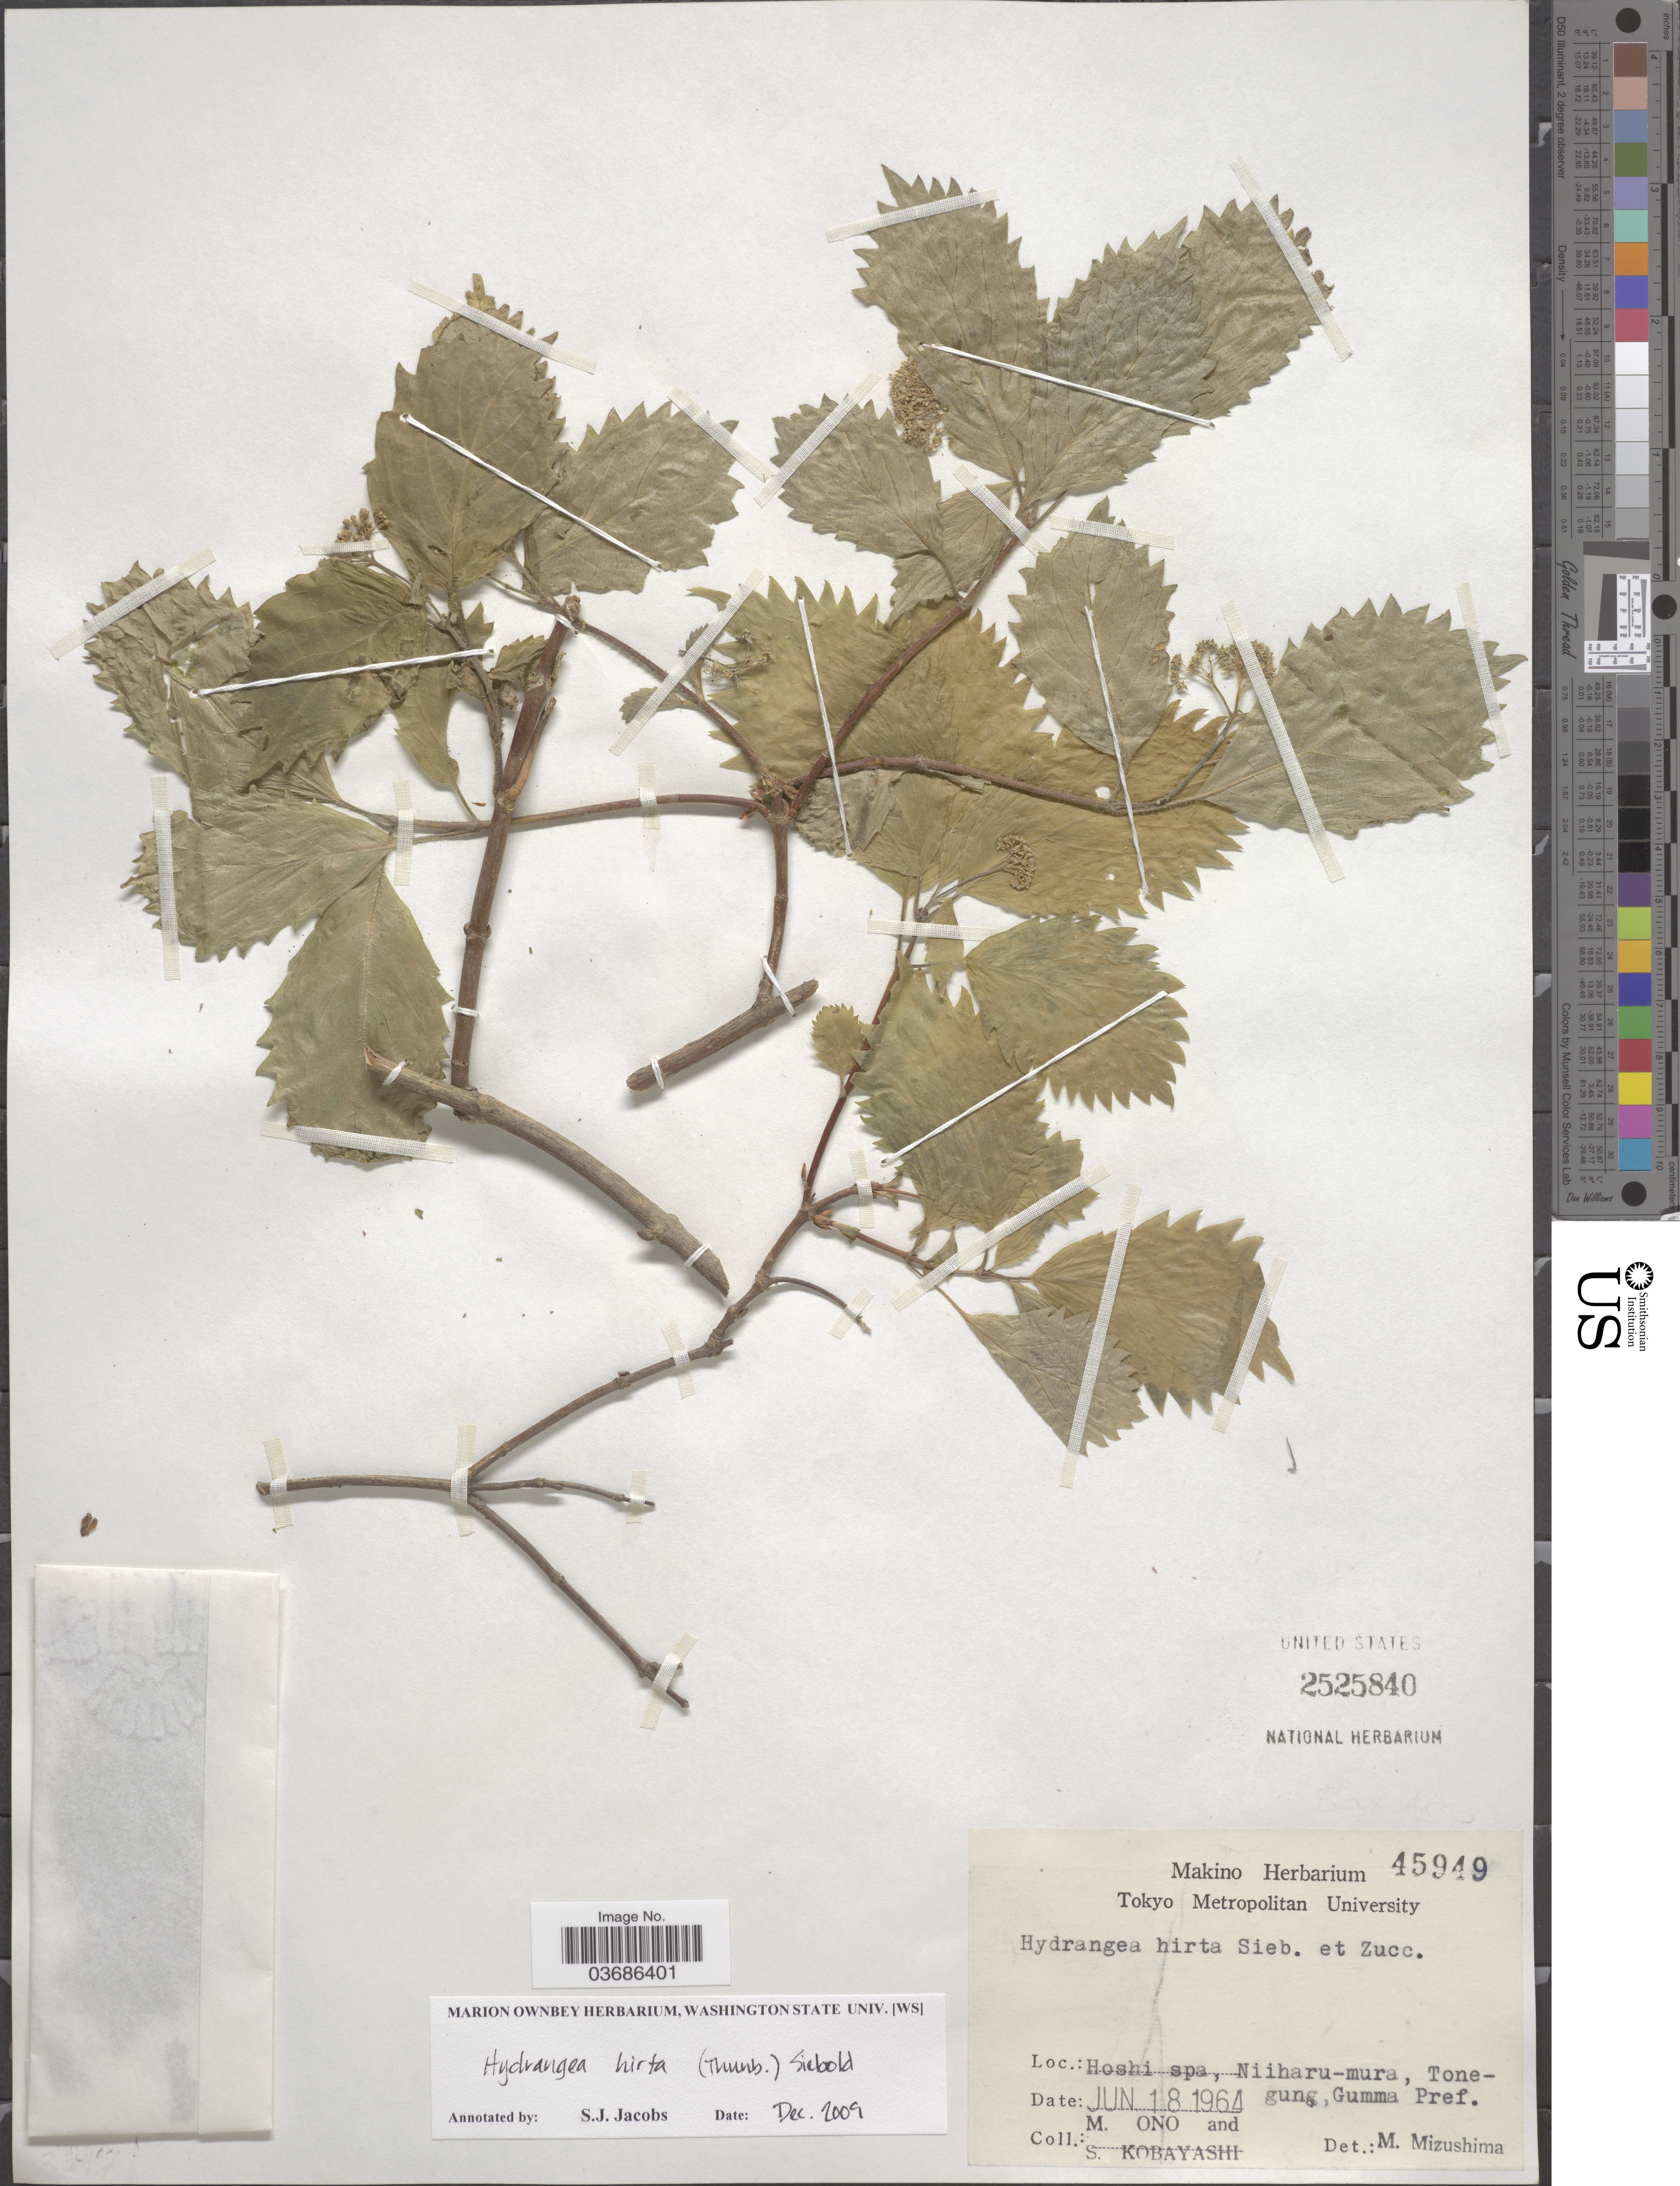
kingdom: Plantae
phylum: Tracheophyta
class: Magnoliopsida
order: Cornales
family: Hydrangeaceae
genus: Hydrangea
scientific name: Hydrangea hirta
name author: (Thunb.) Siebold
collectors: M. Ono & S. Kobayashi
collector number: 45949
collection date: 1964-06-18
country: Japan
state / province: Tokyo, Federal City of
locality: Tokyo. Hoshi spa, Niiharu-mura, Tonegung, Gumma Pref.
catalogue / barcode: US 2525840